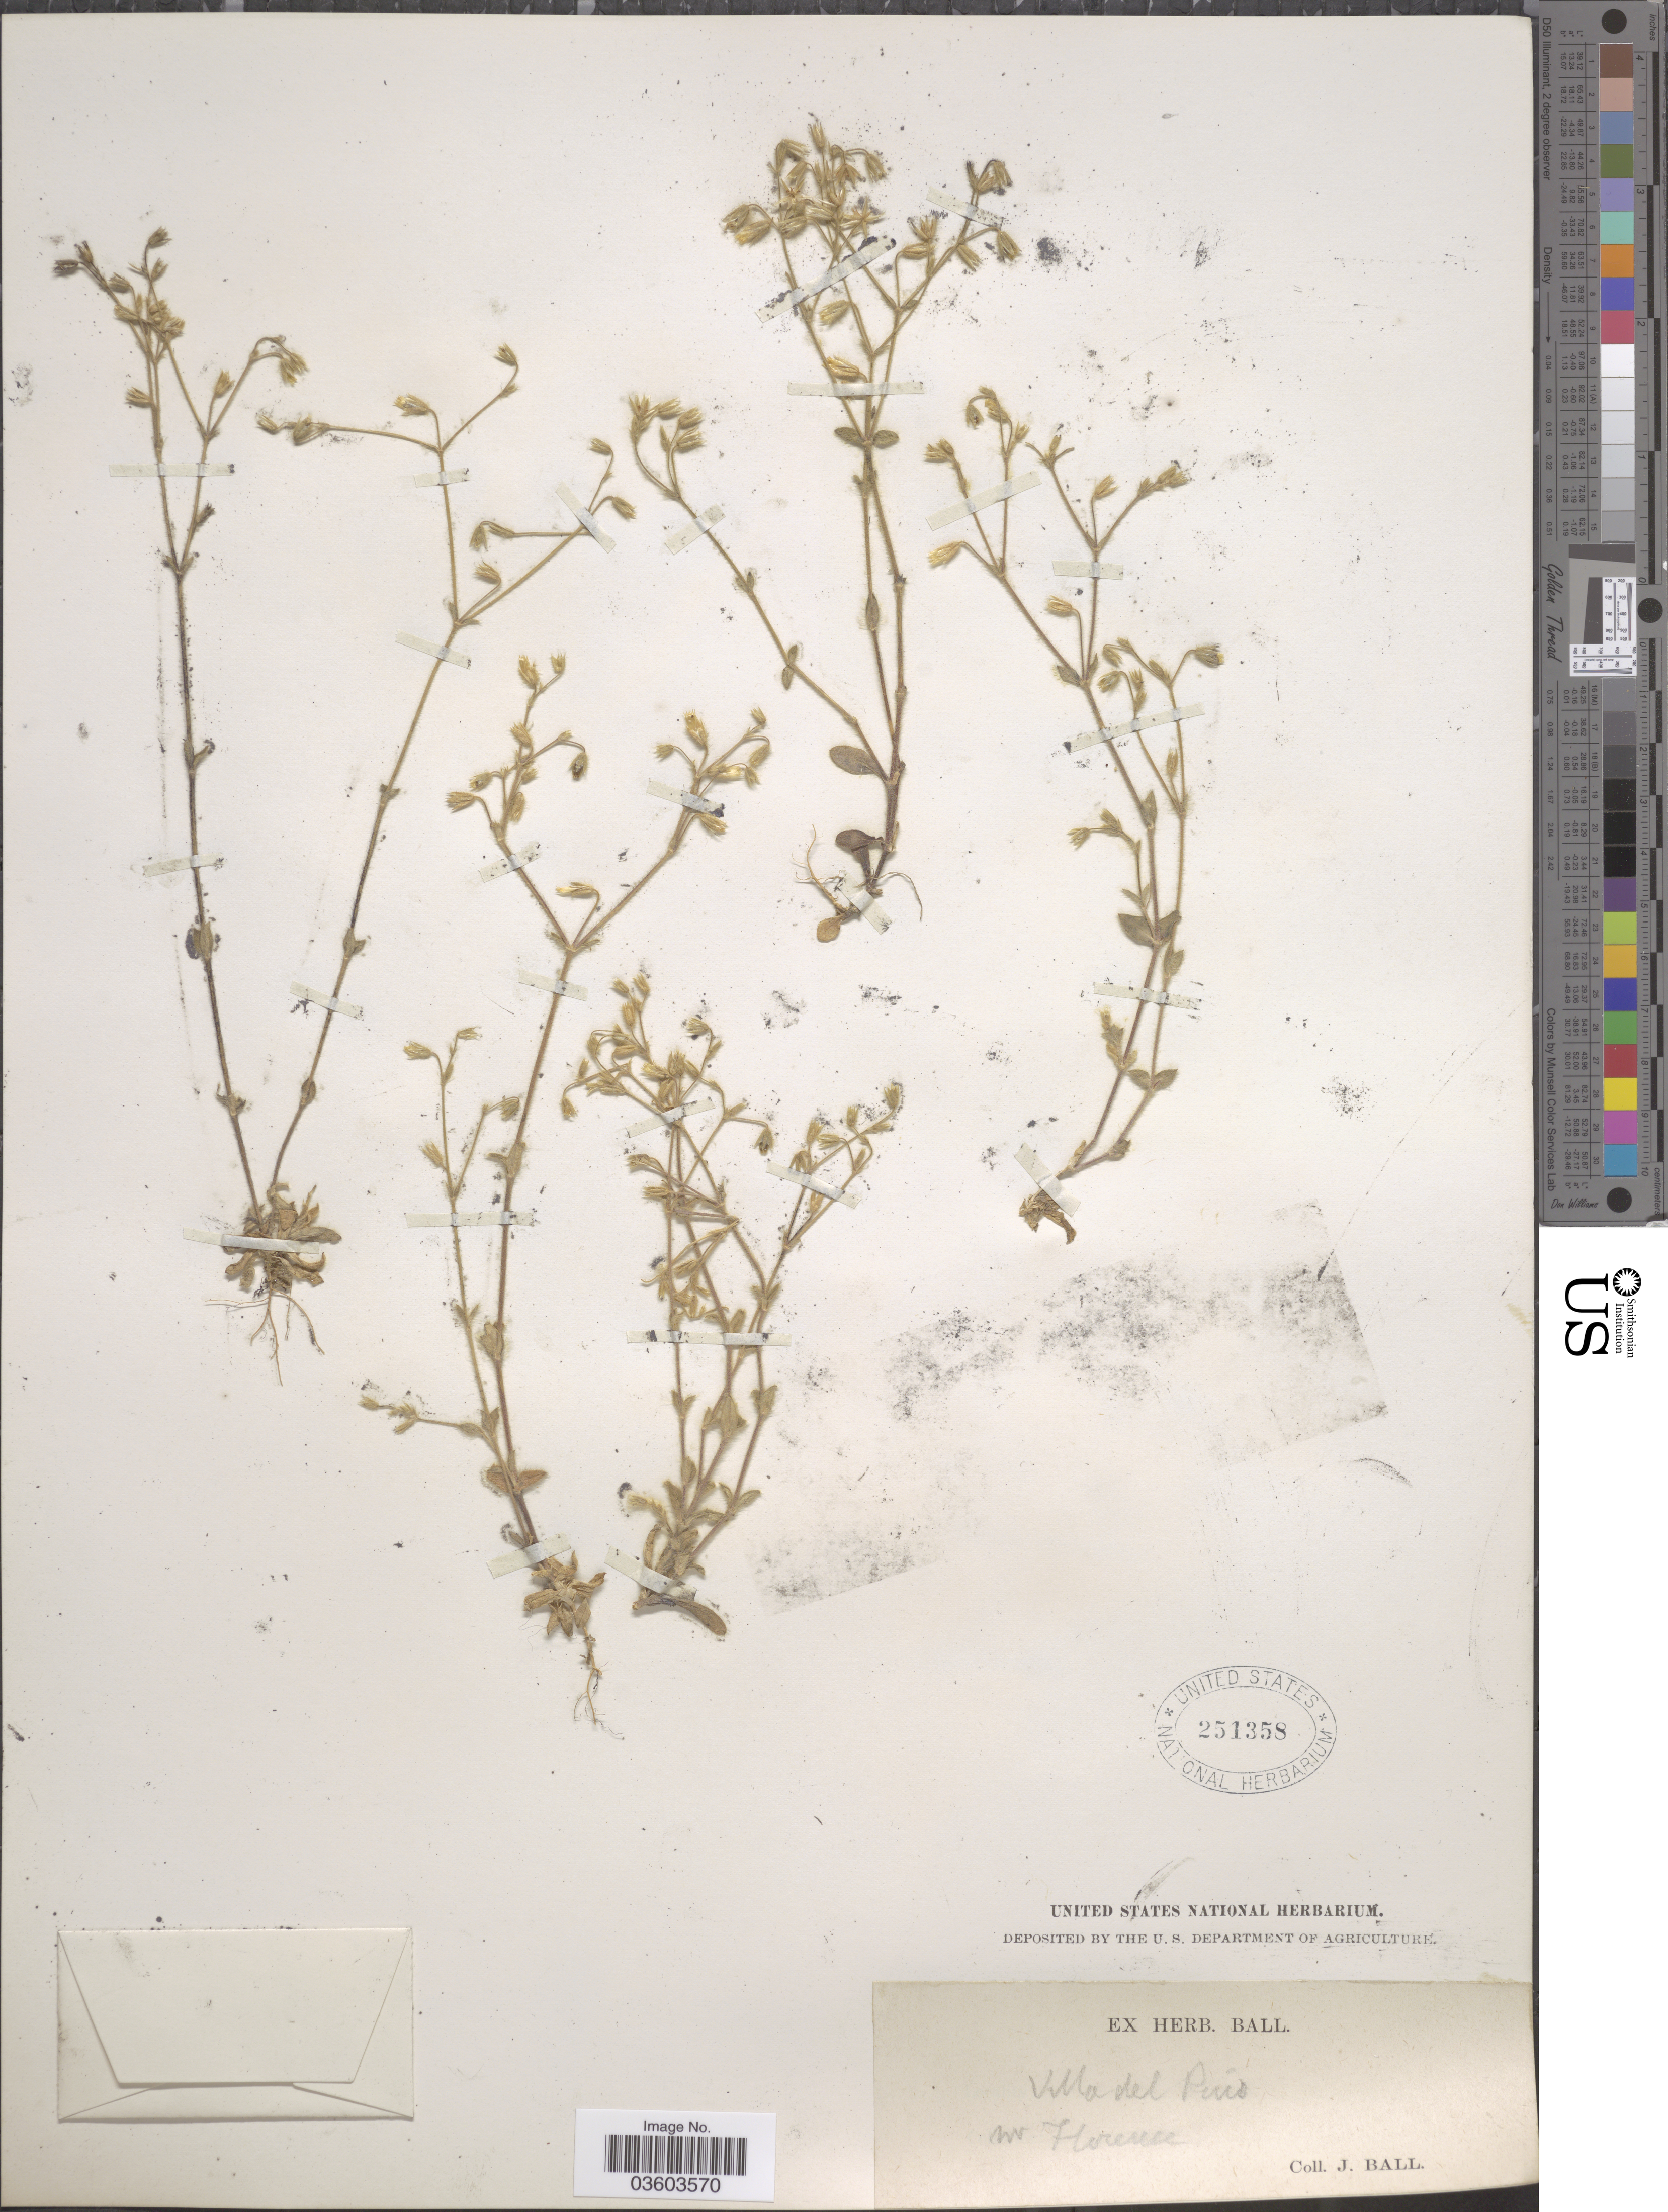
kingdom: Plantae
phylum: Tracheophyta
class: Magnoliopsida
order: Caryophyllales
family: Caryophyllaceae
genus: Cerastium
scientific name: Cerastium sp.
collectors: J. Ball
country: Italy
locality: Villa del Pirío, nr Florence.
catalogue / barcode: US 251358